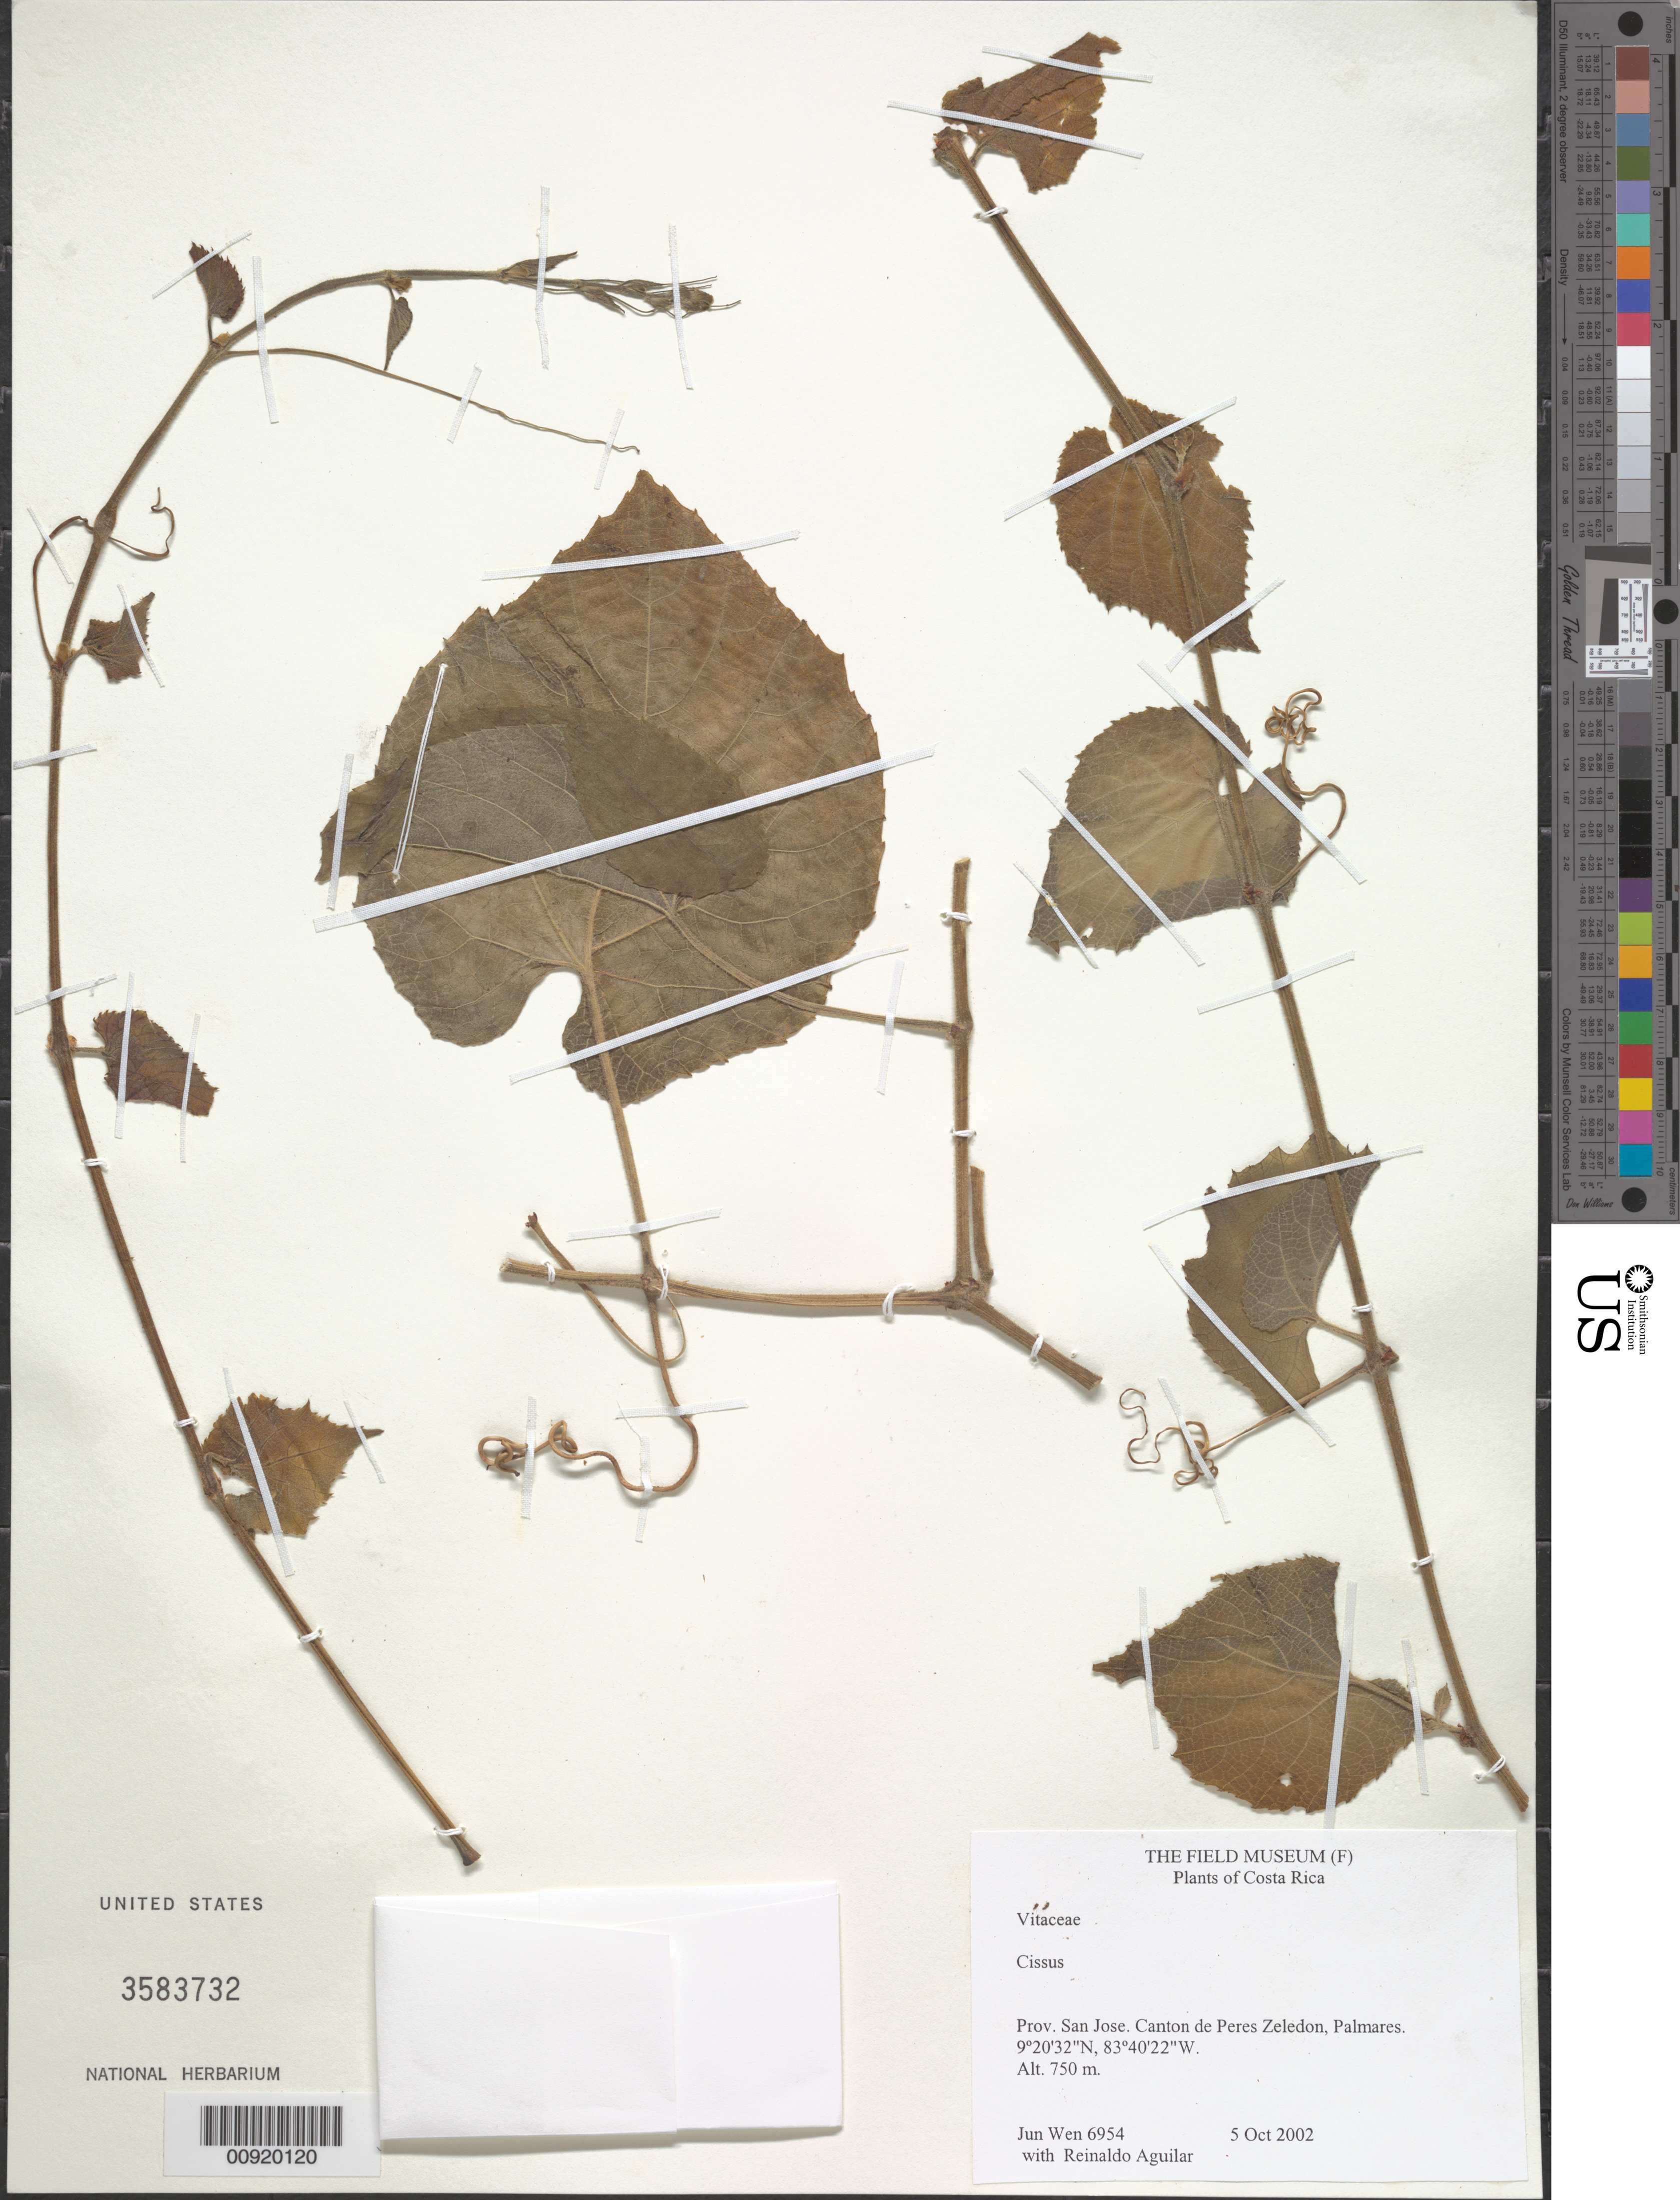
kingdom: Plantae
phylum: Tracheophyta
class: Magnoliopsida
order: Vitales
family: Vitaceae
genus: Cissus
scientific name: Cissus sp.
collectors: J. Wen & R. Aguilar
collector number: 6954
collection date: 2002-10-05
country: Costa Rica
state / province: San Jose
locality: Canton de Peres Zeledon, Palmares.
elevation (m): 750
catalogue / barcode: US 3583732